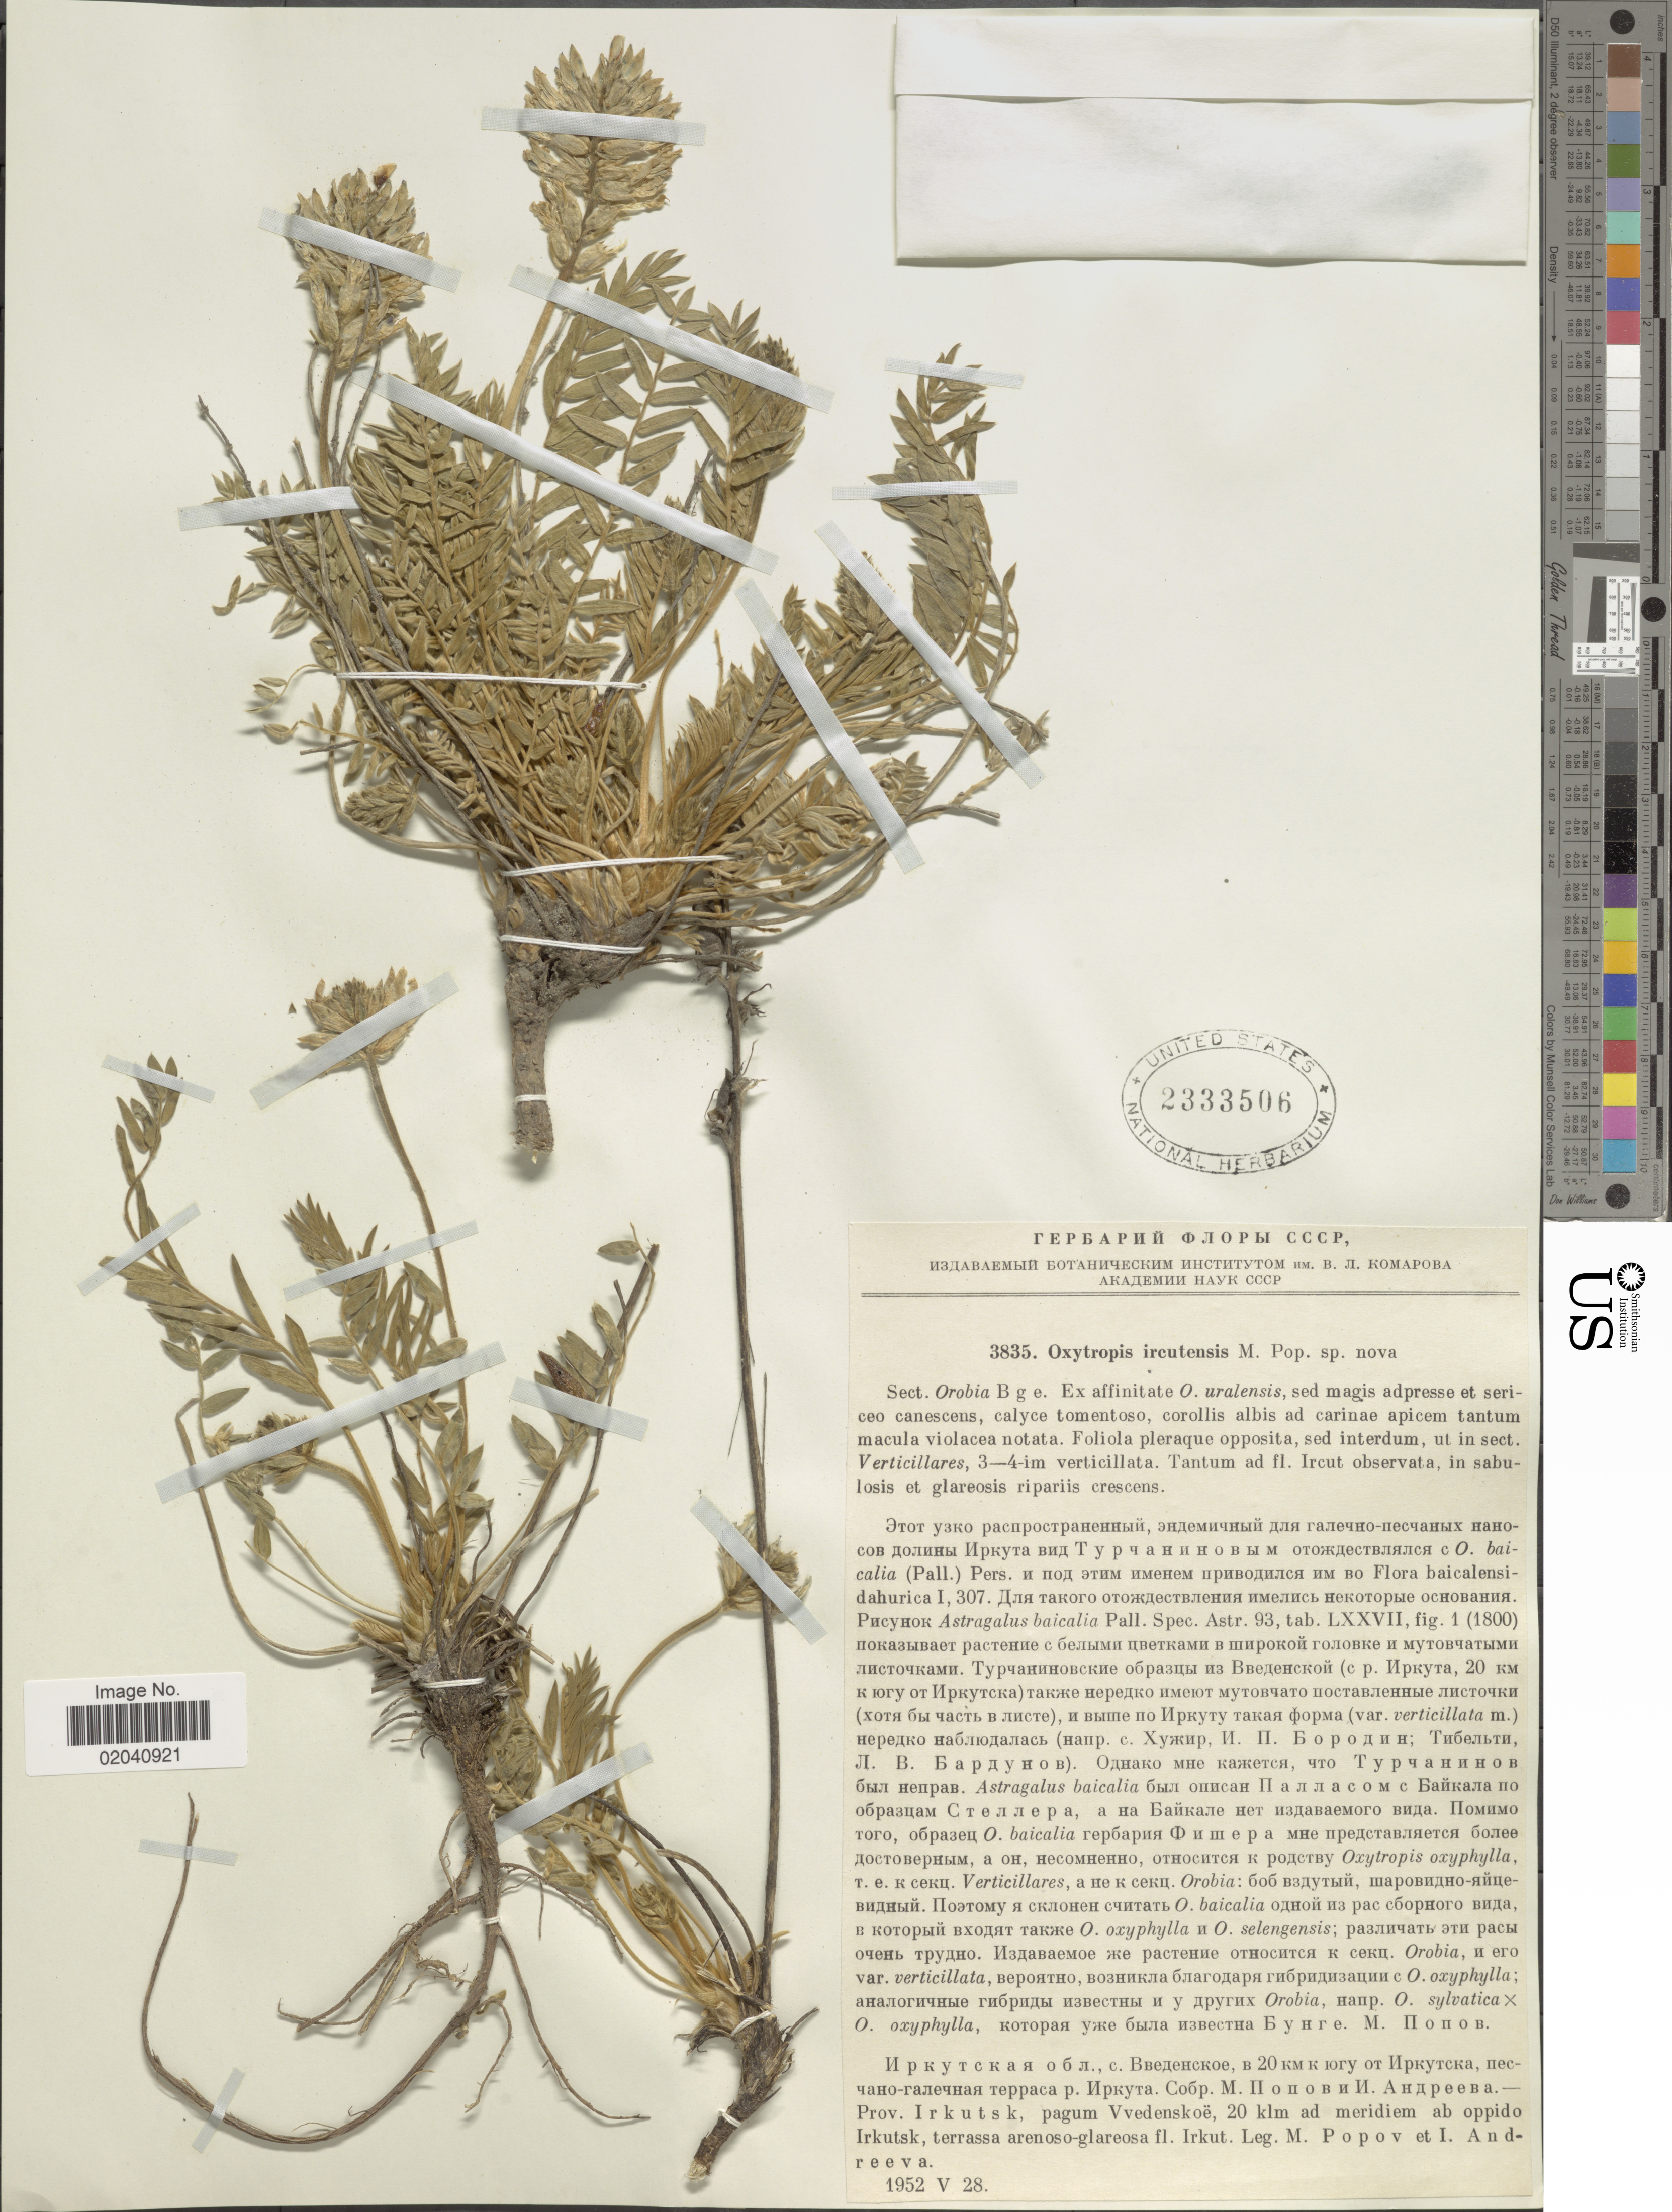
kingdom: Plantae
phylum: Tracheophyta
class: Magnoliopsida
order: Fabales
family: Fabaceae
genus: Oxytropis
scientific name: Oxytropis ircutensis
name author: Popov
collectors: M. Popov & I. Andreeva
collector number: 3835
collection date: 1952-05-28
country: Russian Federation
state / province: Irkutsk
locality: Pagum Vvedenskoe, 20 klm ad meriduem ab oppido Irkutsk, terrassa arenoso-glareosa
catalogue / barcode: US 2333506